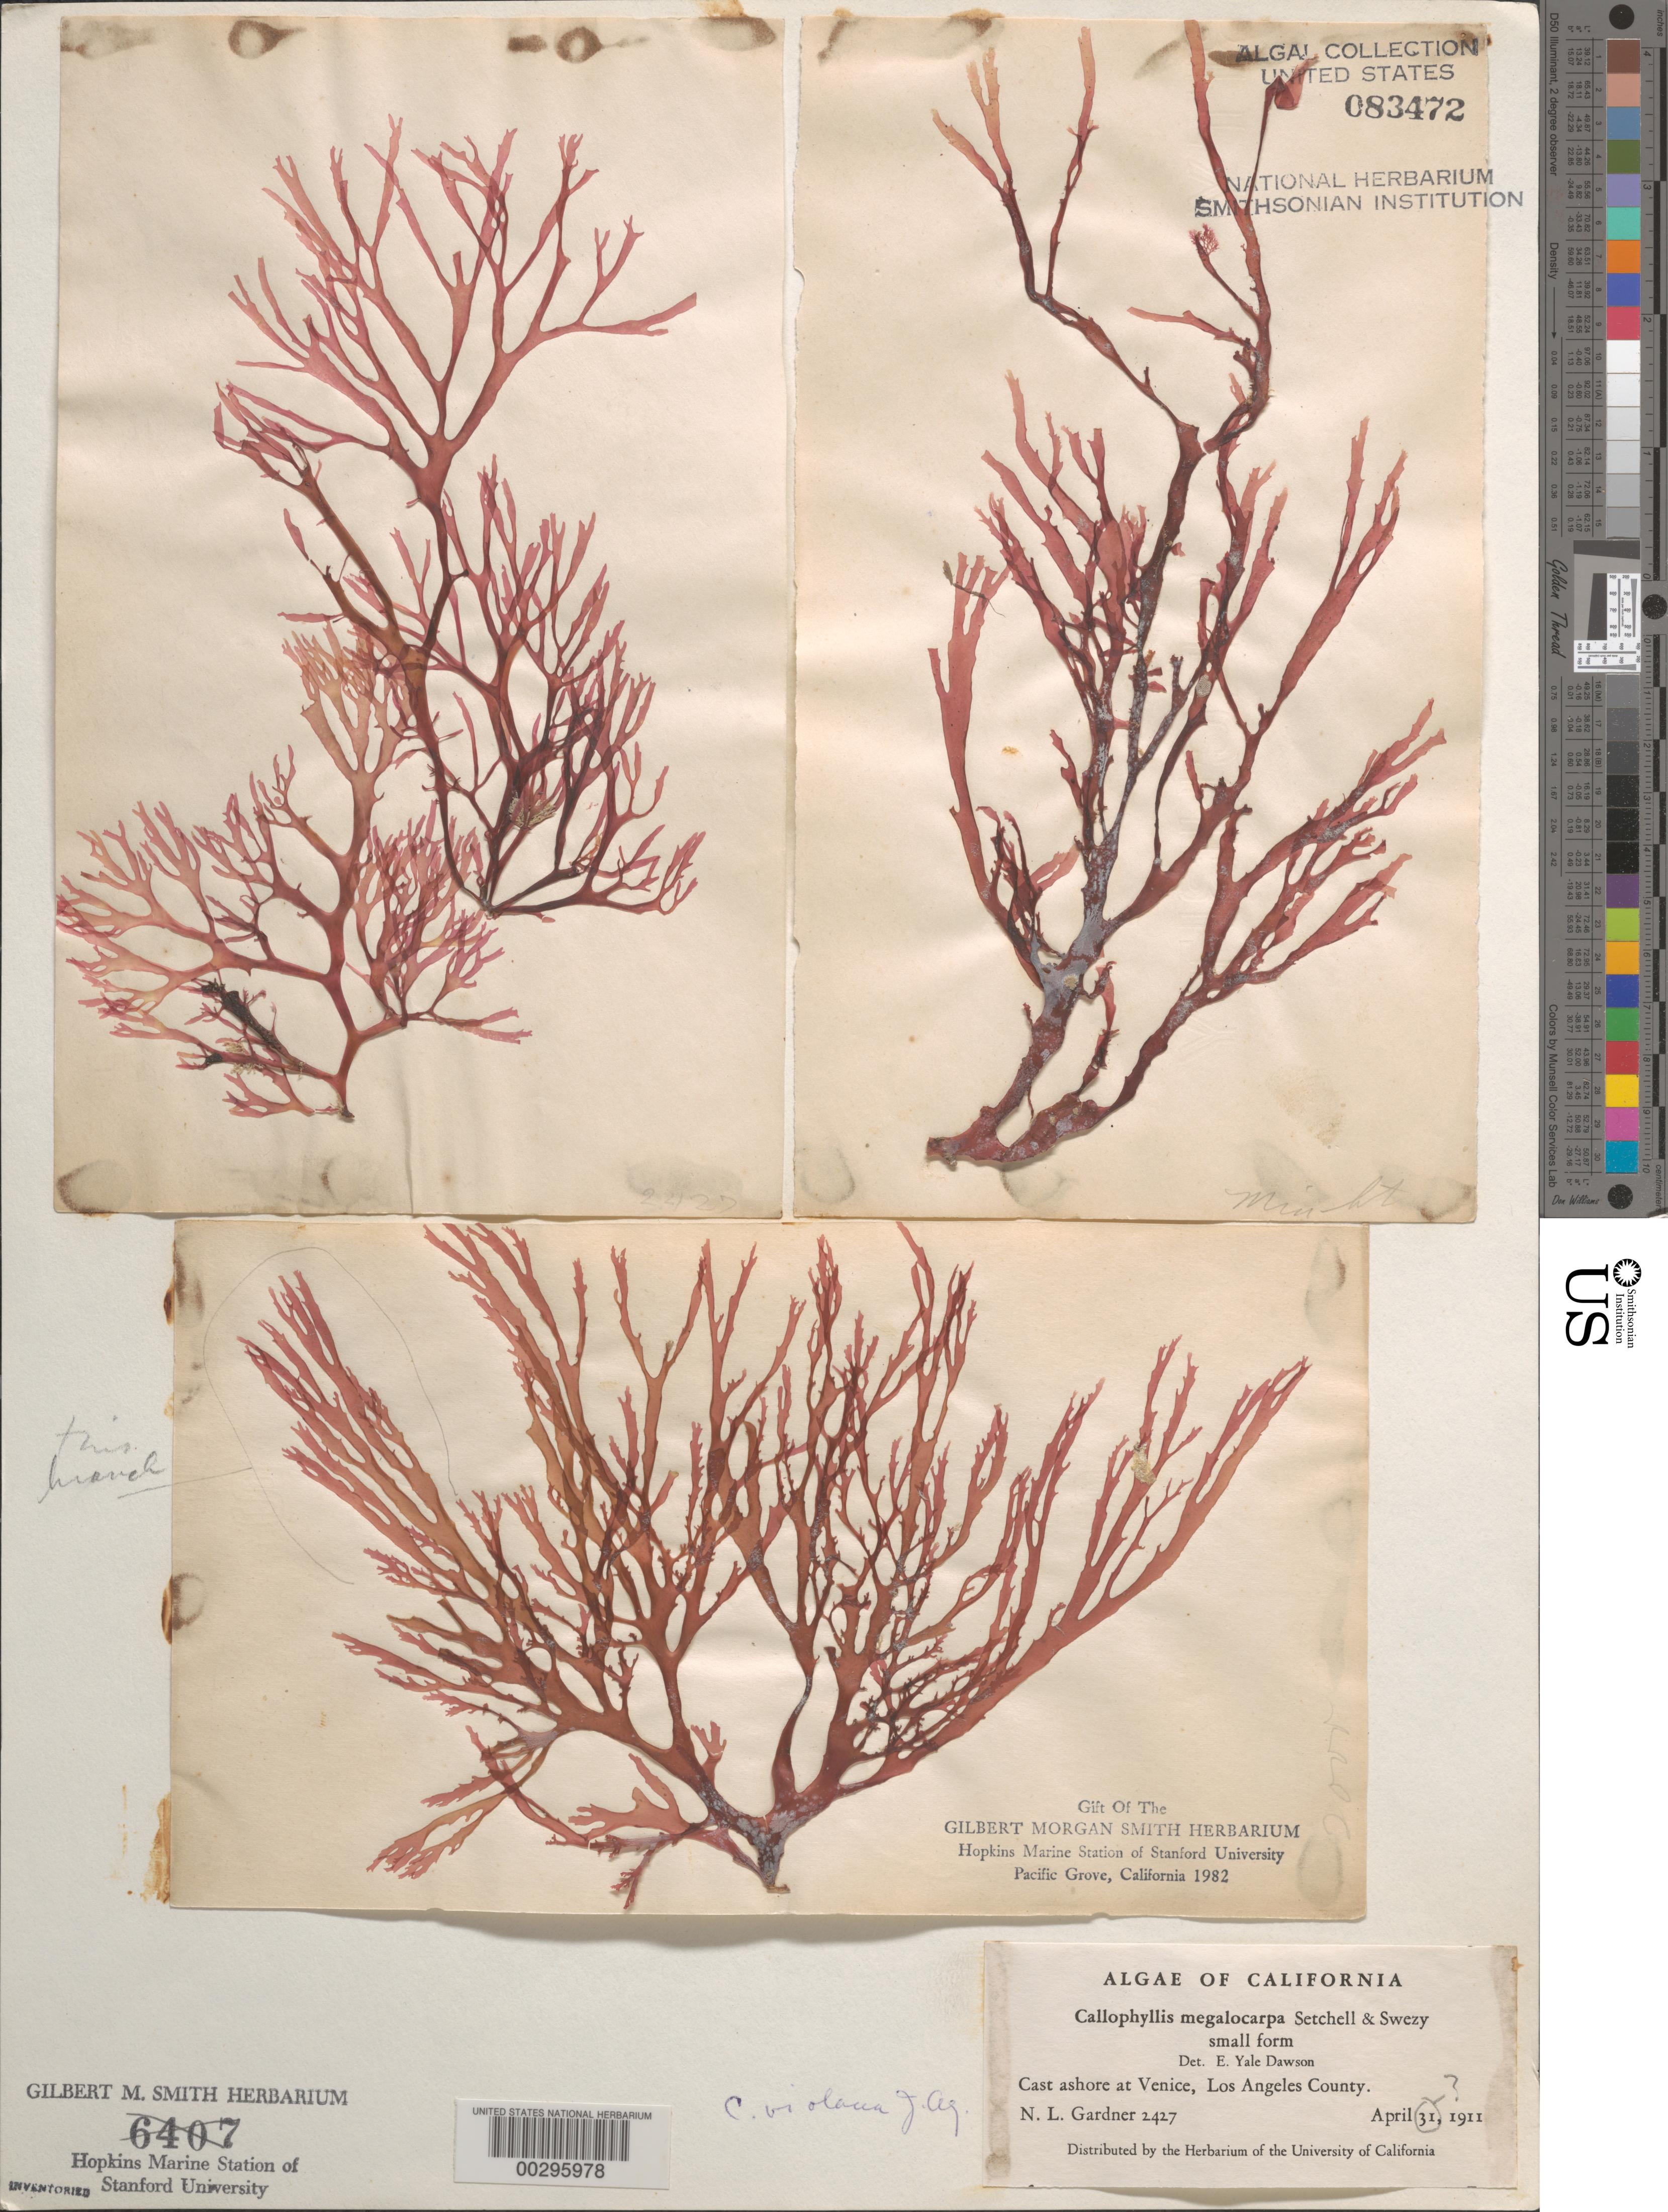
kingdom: Plantae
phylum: Rhodophyta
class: Florideophyceae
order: Gigartinales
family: Kallymeniaceae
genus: Callophyllis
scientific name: Callophyllis violacea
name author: J. Agardh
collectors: N. Gardner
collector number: NLG 2427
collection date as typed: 30 Apr 1911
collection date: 1911-04-30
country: United States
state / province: California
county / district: Los Angeles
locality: Venice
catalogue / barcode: US 83472